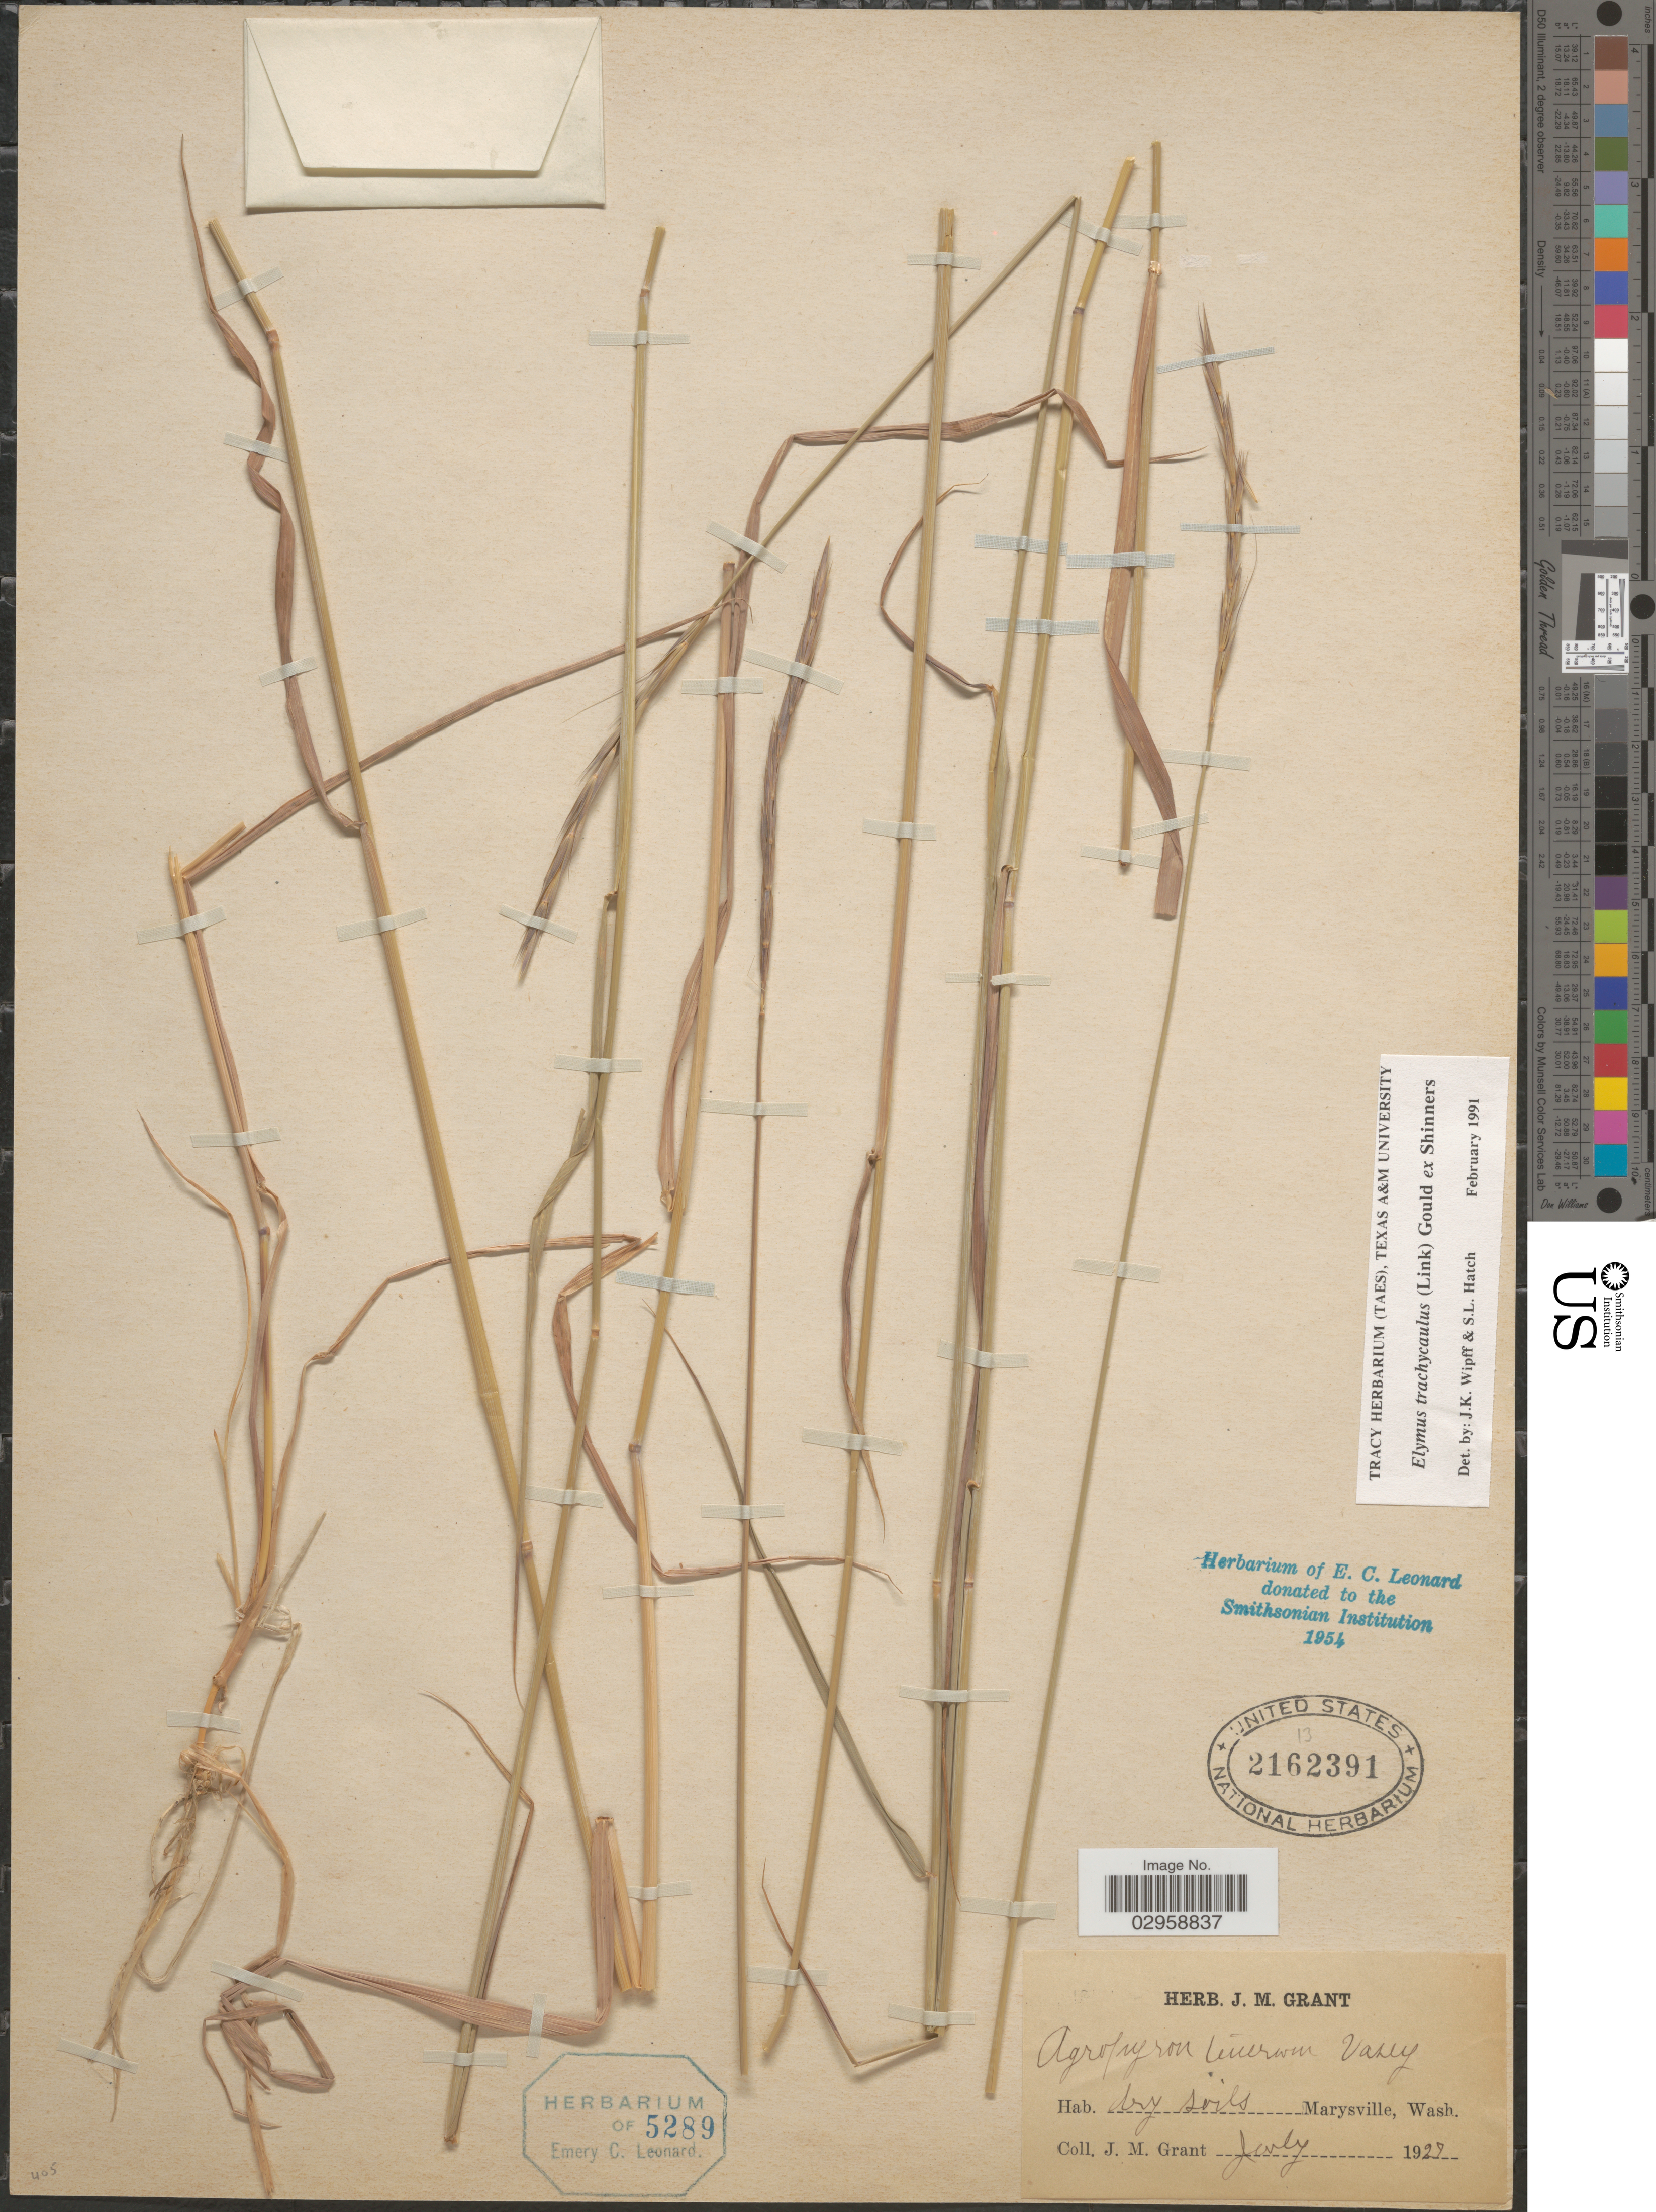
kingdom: Plantae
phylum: Tracheophyta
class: Liliopsida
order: Poales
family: Poaceae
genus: Elymus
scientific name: Elymus trachycaulus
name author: (Link) Gould ex Shinners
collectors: J. M. Grant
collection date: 1927-07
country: United States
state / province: Washington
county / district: Snohomish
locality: Marysville.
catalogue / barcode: US 2162391